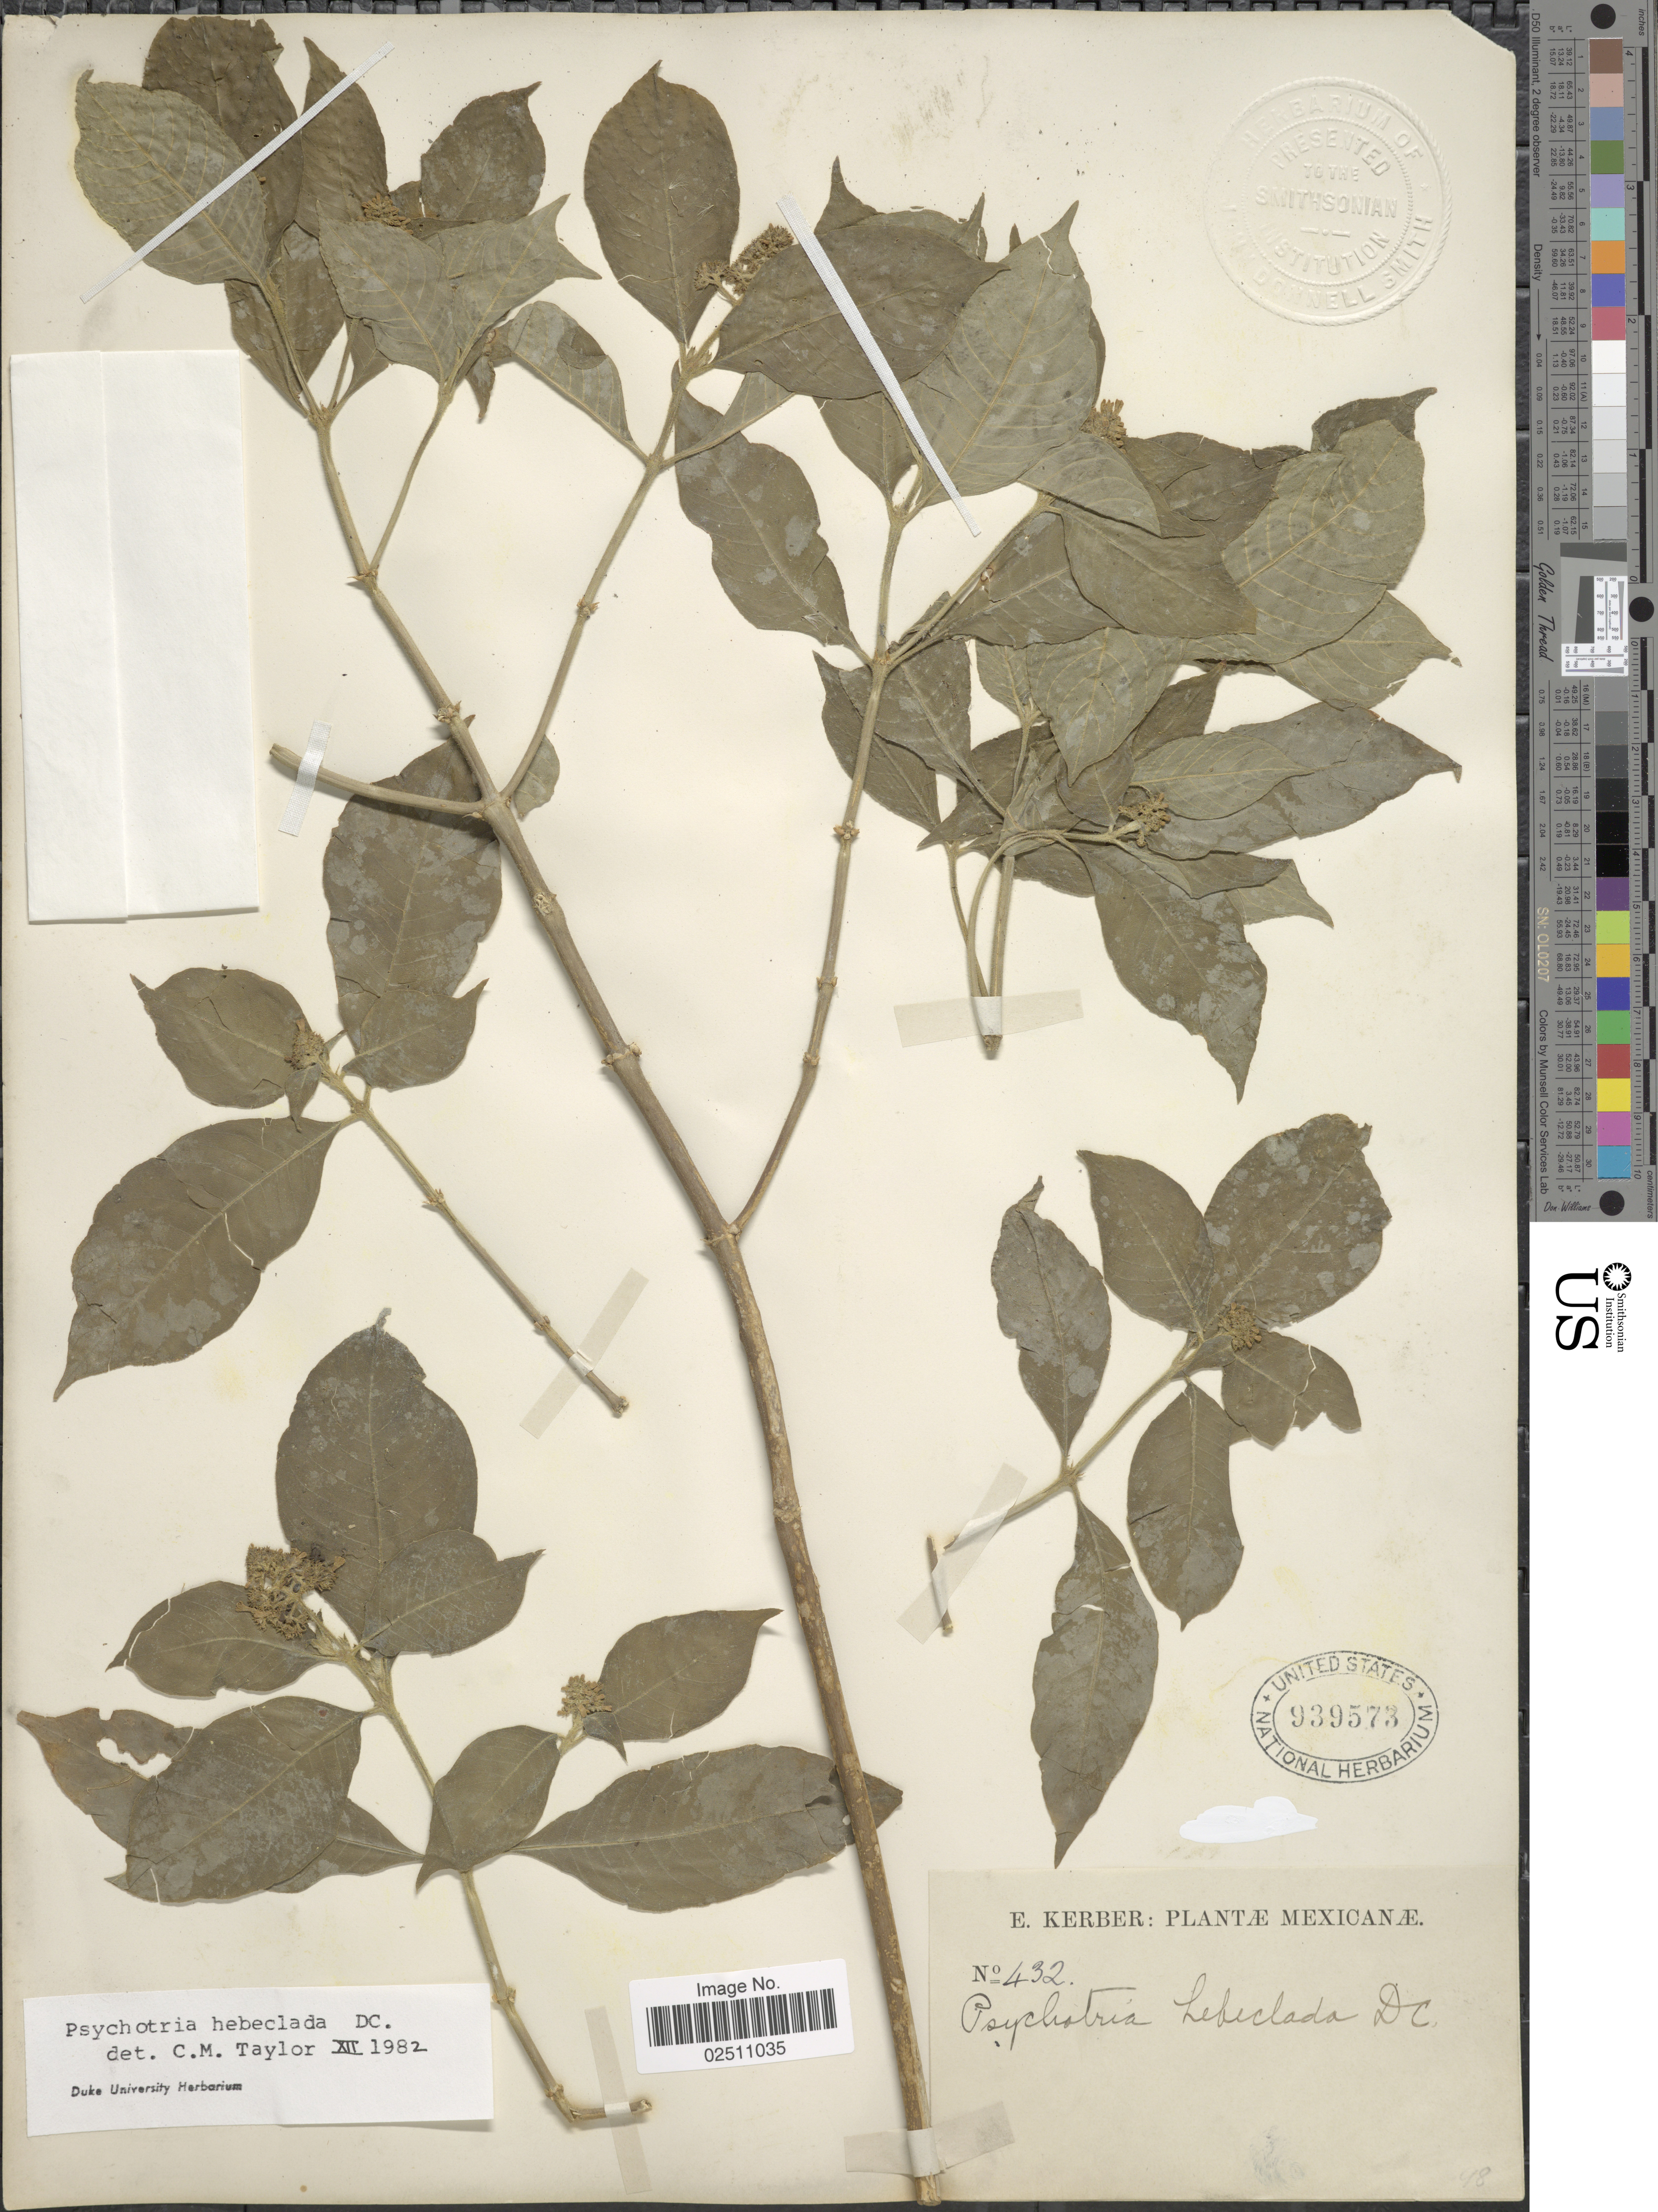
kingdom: Plantae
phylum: Tracheophyta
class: Magnoliopsida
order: Gentianales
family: Rubiaceae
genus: Psychotria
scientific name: Psychotria hebeclada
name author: DC.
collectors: E. Kerber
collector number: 432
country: Mexico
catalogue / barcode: US 939573